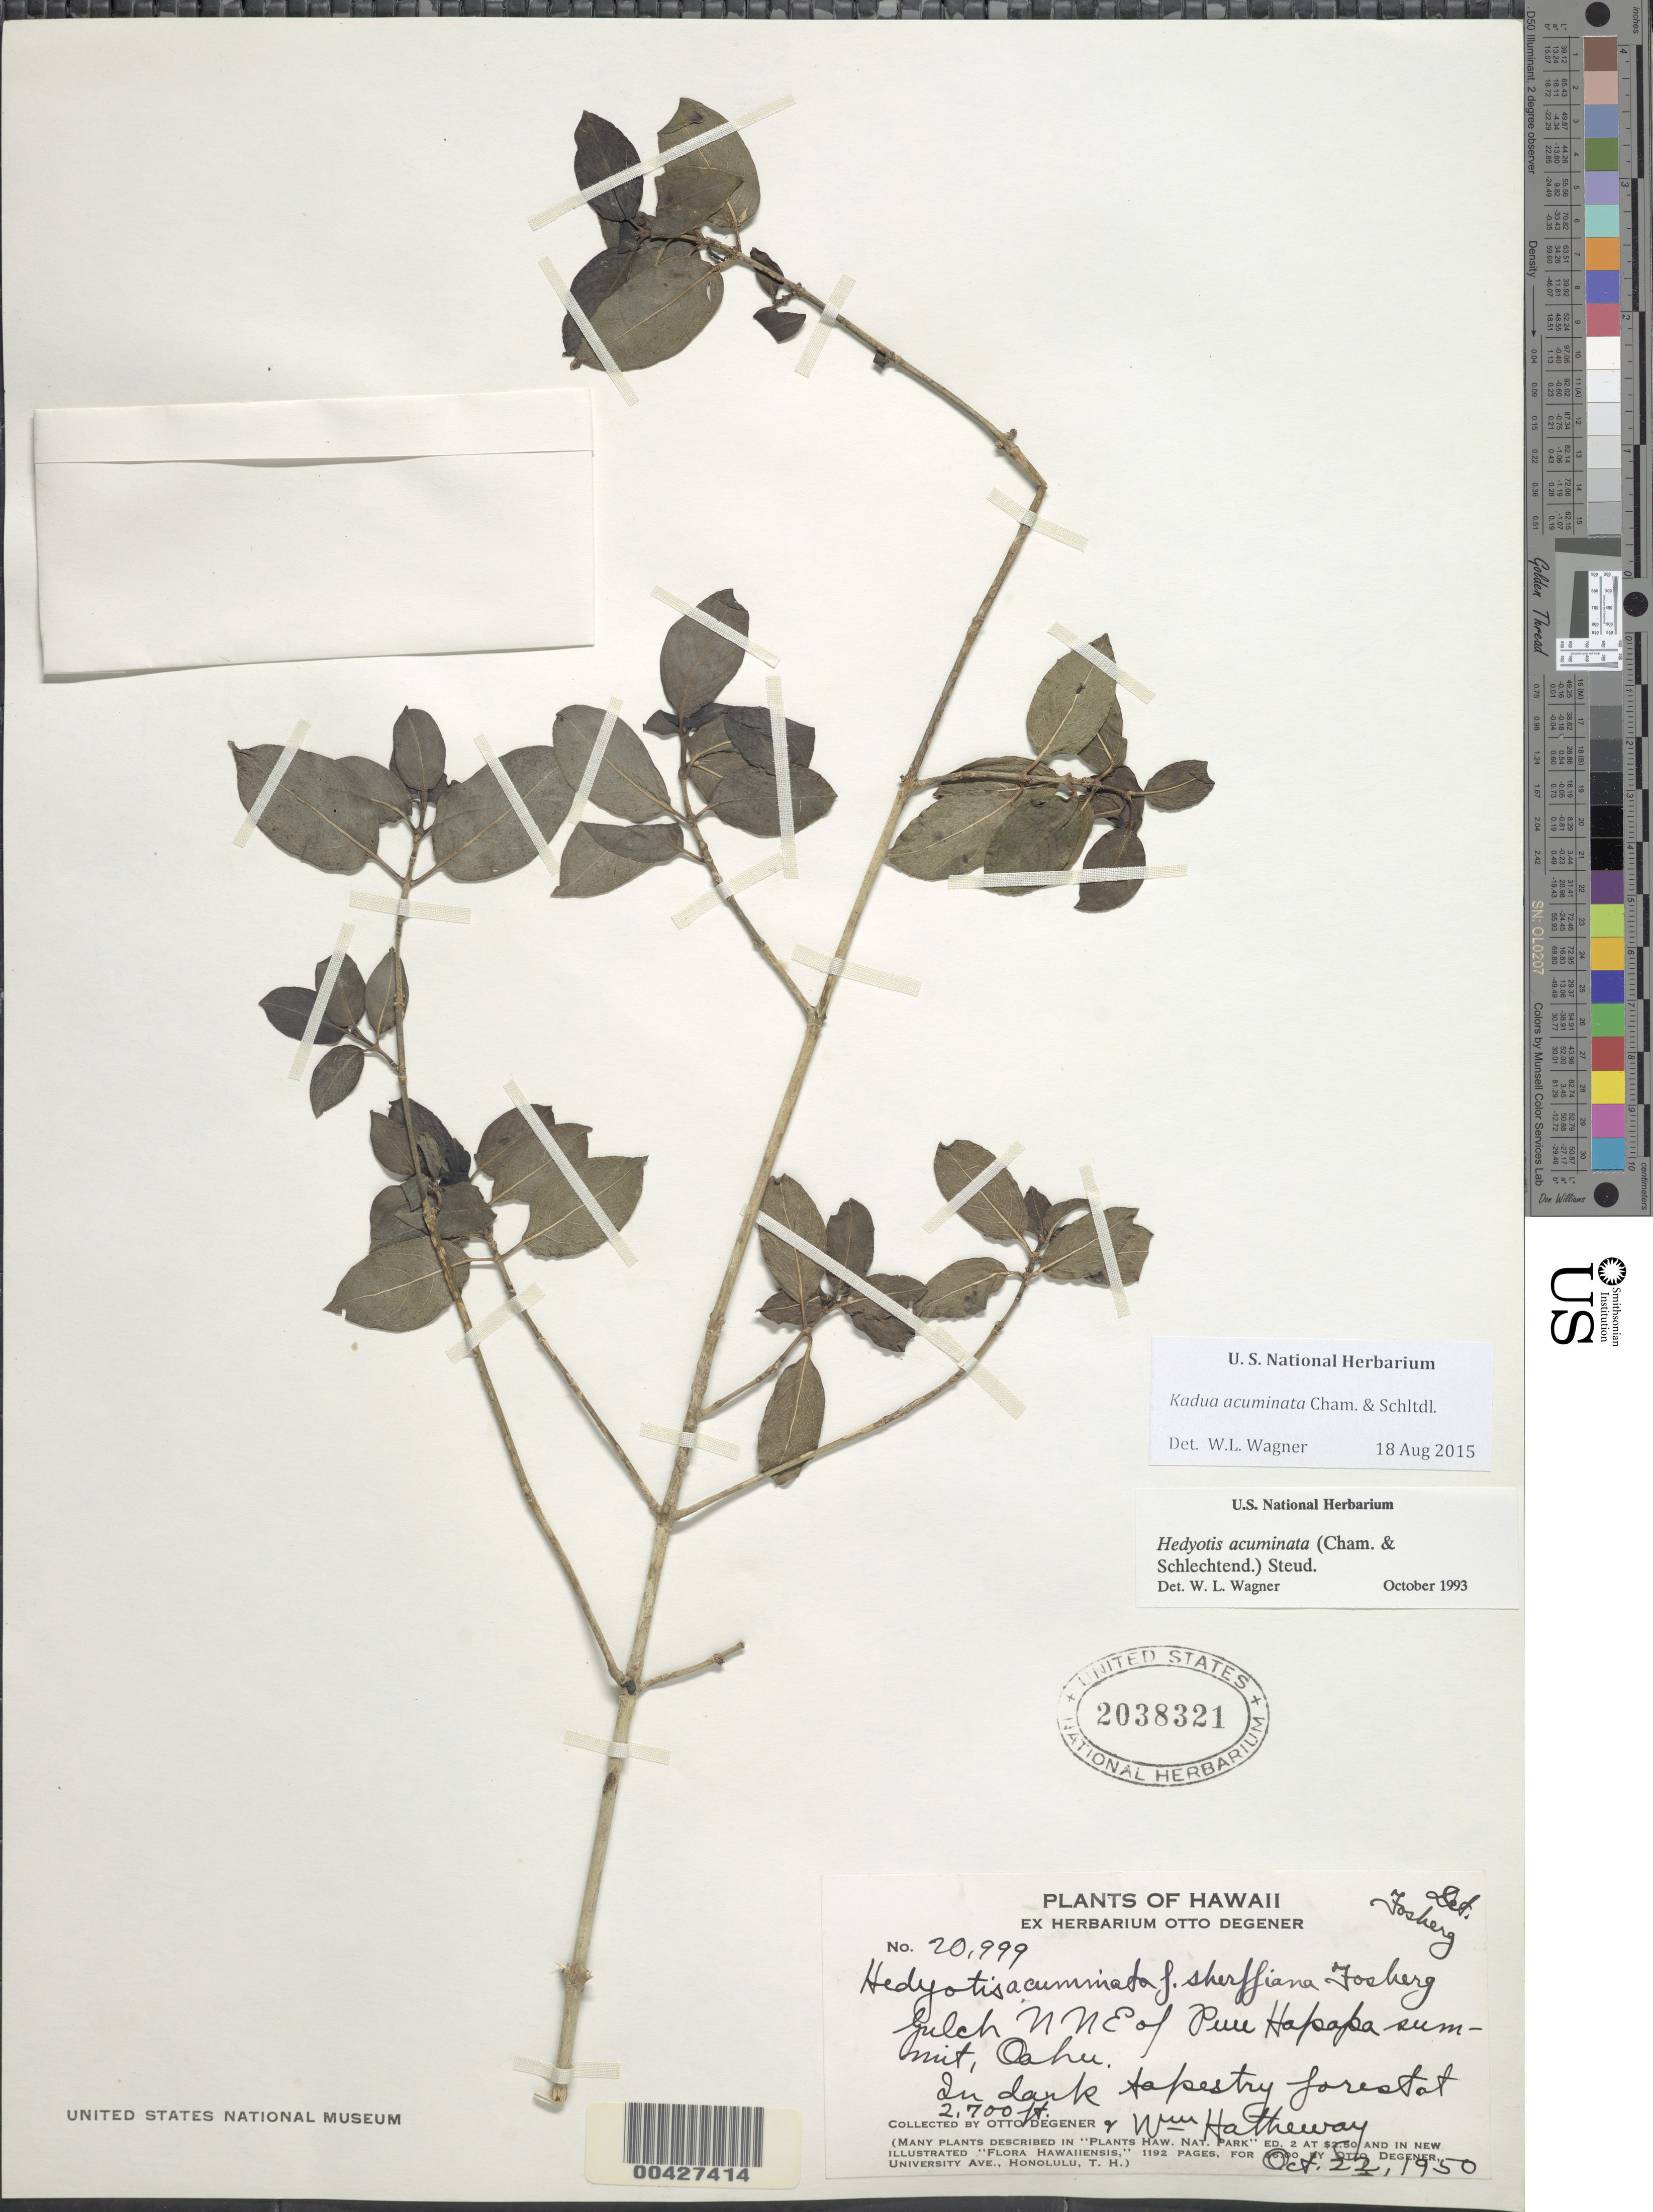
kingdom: Plantae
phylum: Tracheophyta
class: Magnoliopsida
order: Gentianales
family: Rubiaceae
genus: Kadua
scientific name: Kadua acuminata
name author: Cham. & Schltdl.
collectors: O. Degener & W. Hatheway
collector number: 20999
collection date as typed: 22 Oct 1950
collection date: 1950-10-22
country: United States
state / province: Hawaii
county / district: Honolulu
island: Oahu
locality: Gulch north-northeast of Puu Hapapa summit.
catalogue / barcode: US 2038321